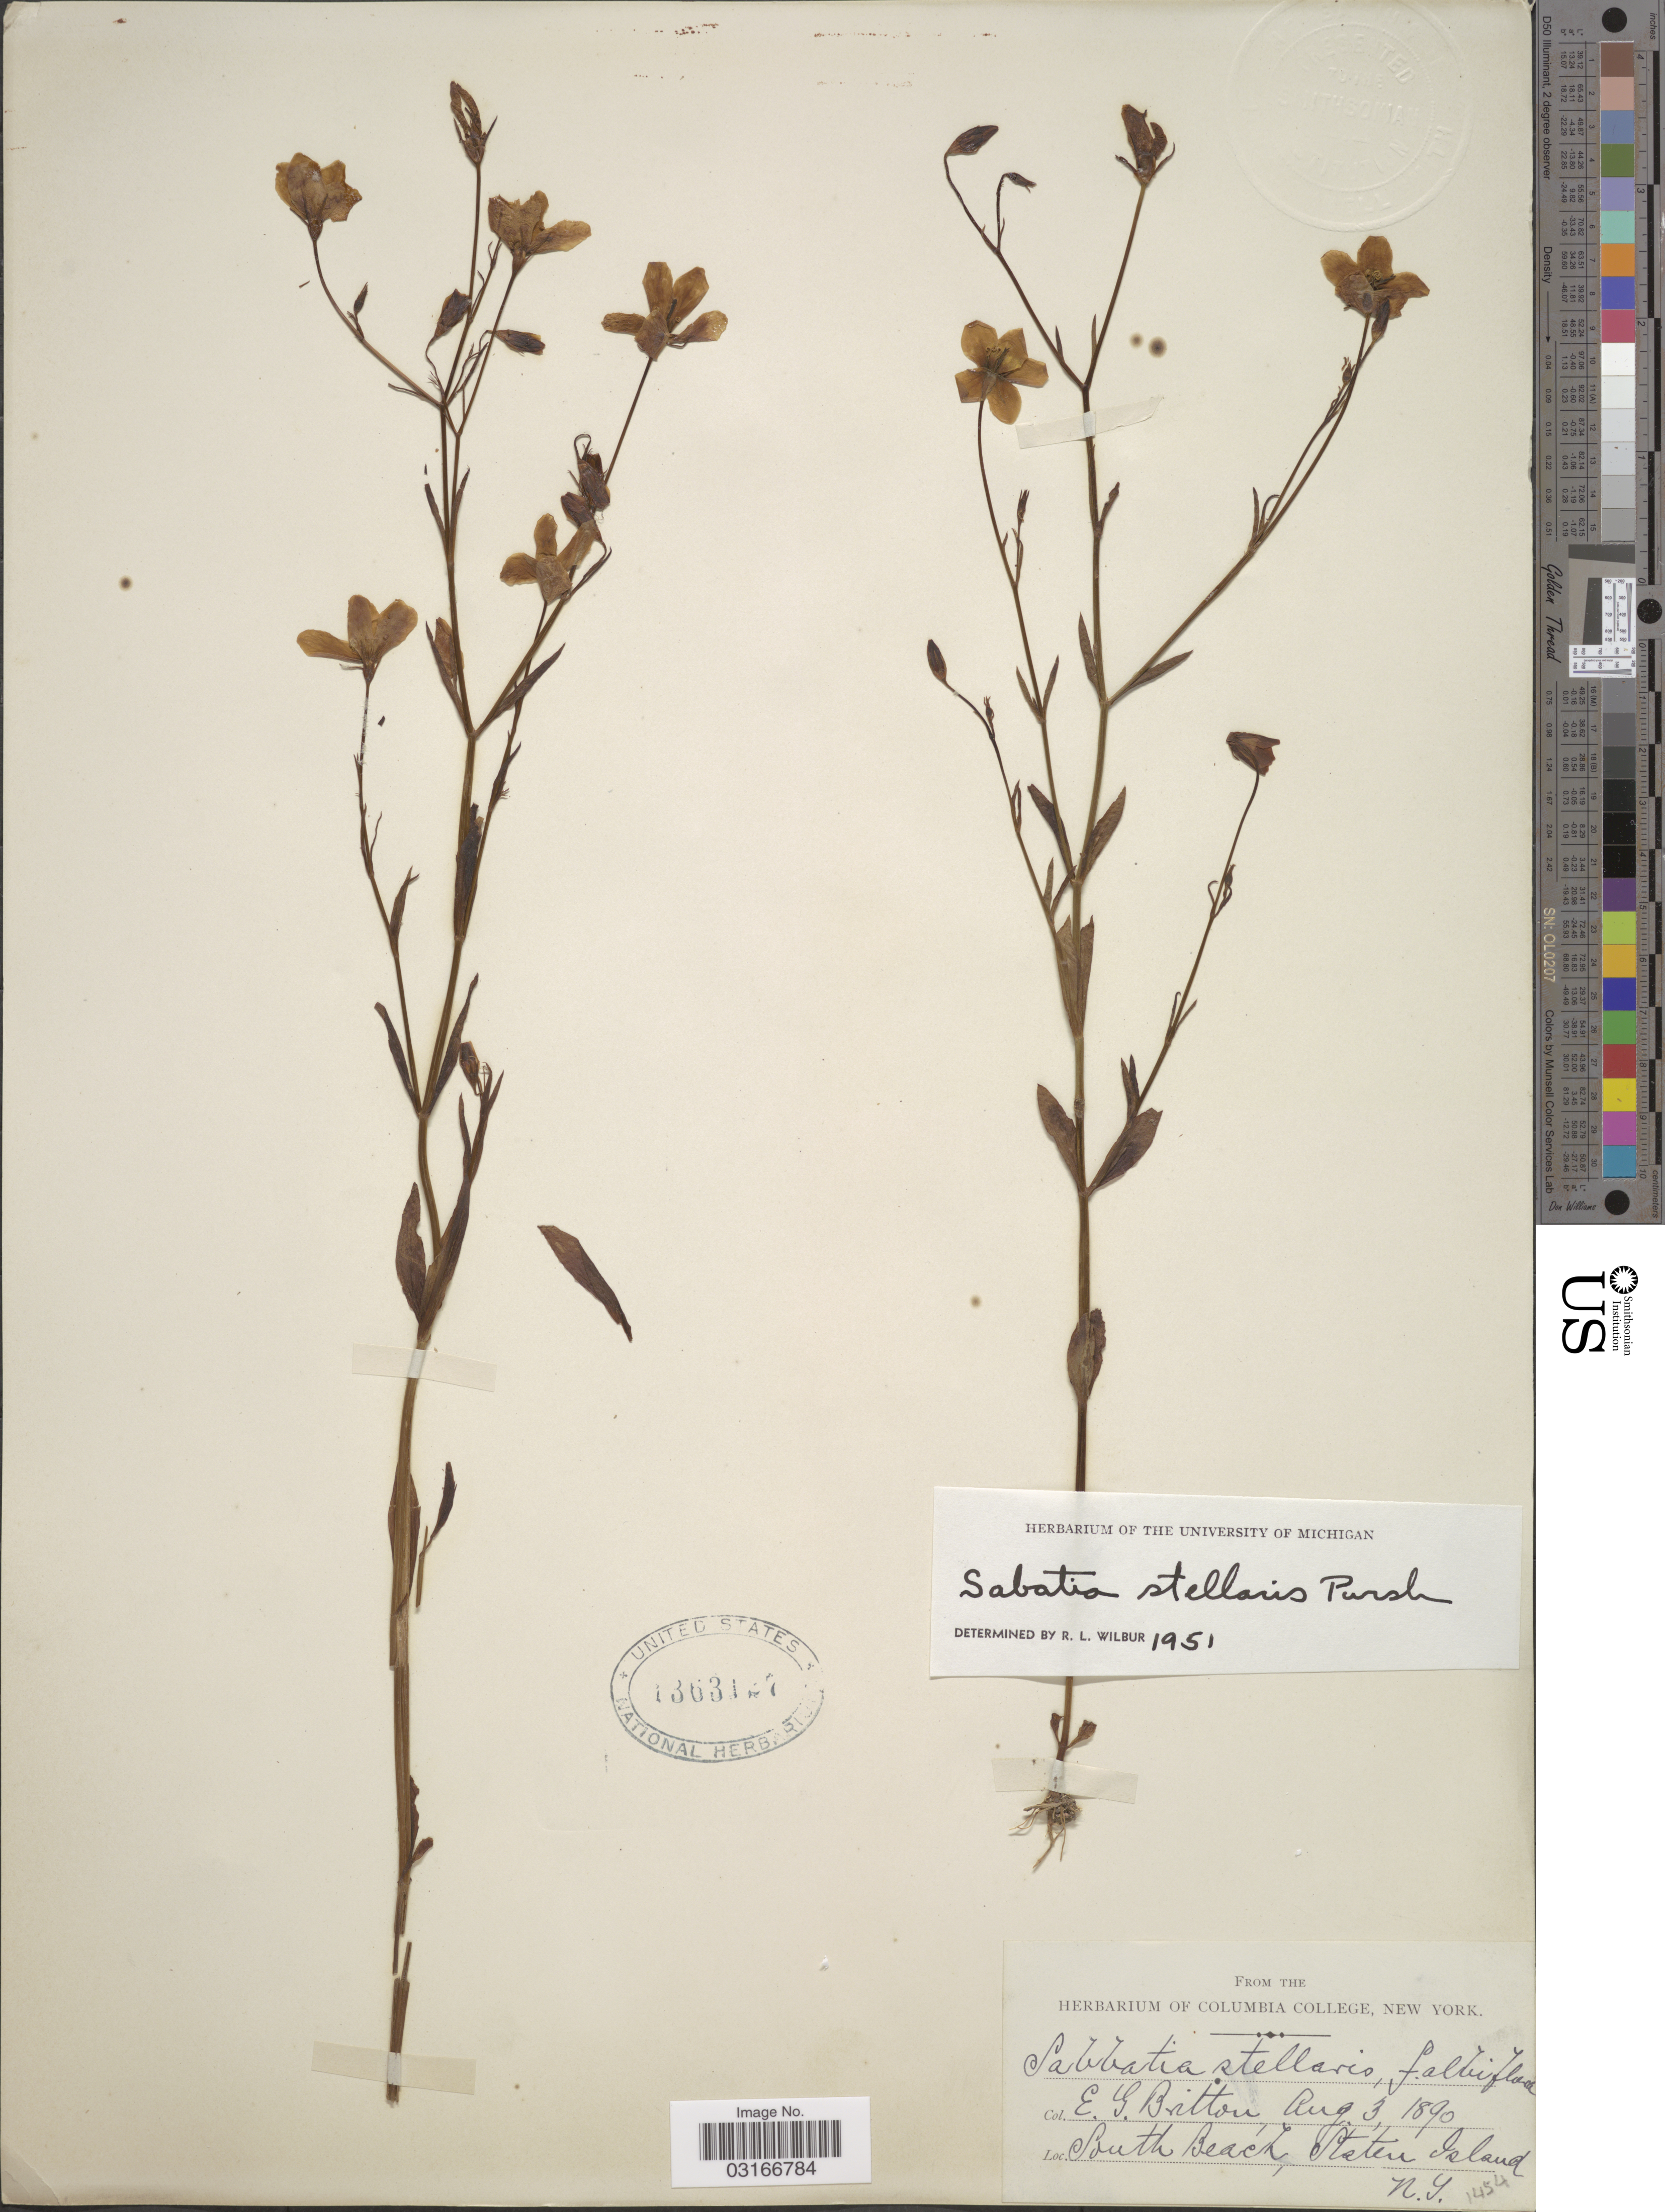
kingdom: Plantae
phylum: Tracheophyta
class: Magnoliopsida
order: Gentianales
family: Gentianaceae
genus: Sabatia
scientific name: Sabatia stellaris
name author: Pursh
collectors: E. G. Britton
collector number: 1454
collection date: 1890-08-03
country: United States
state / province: New York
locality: South Beach, Staten Island.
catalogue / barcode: US 1363127